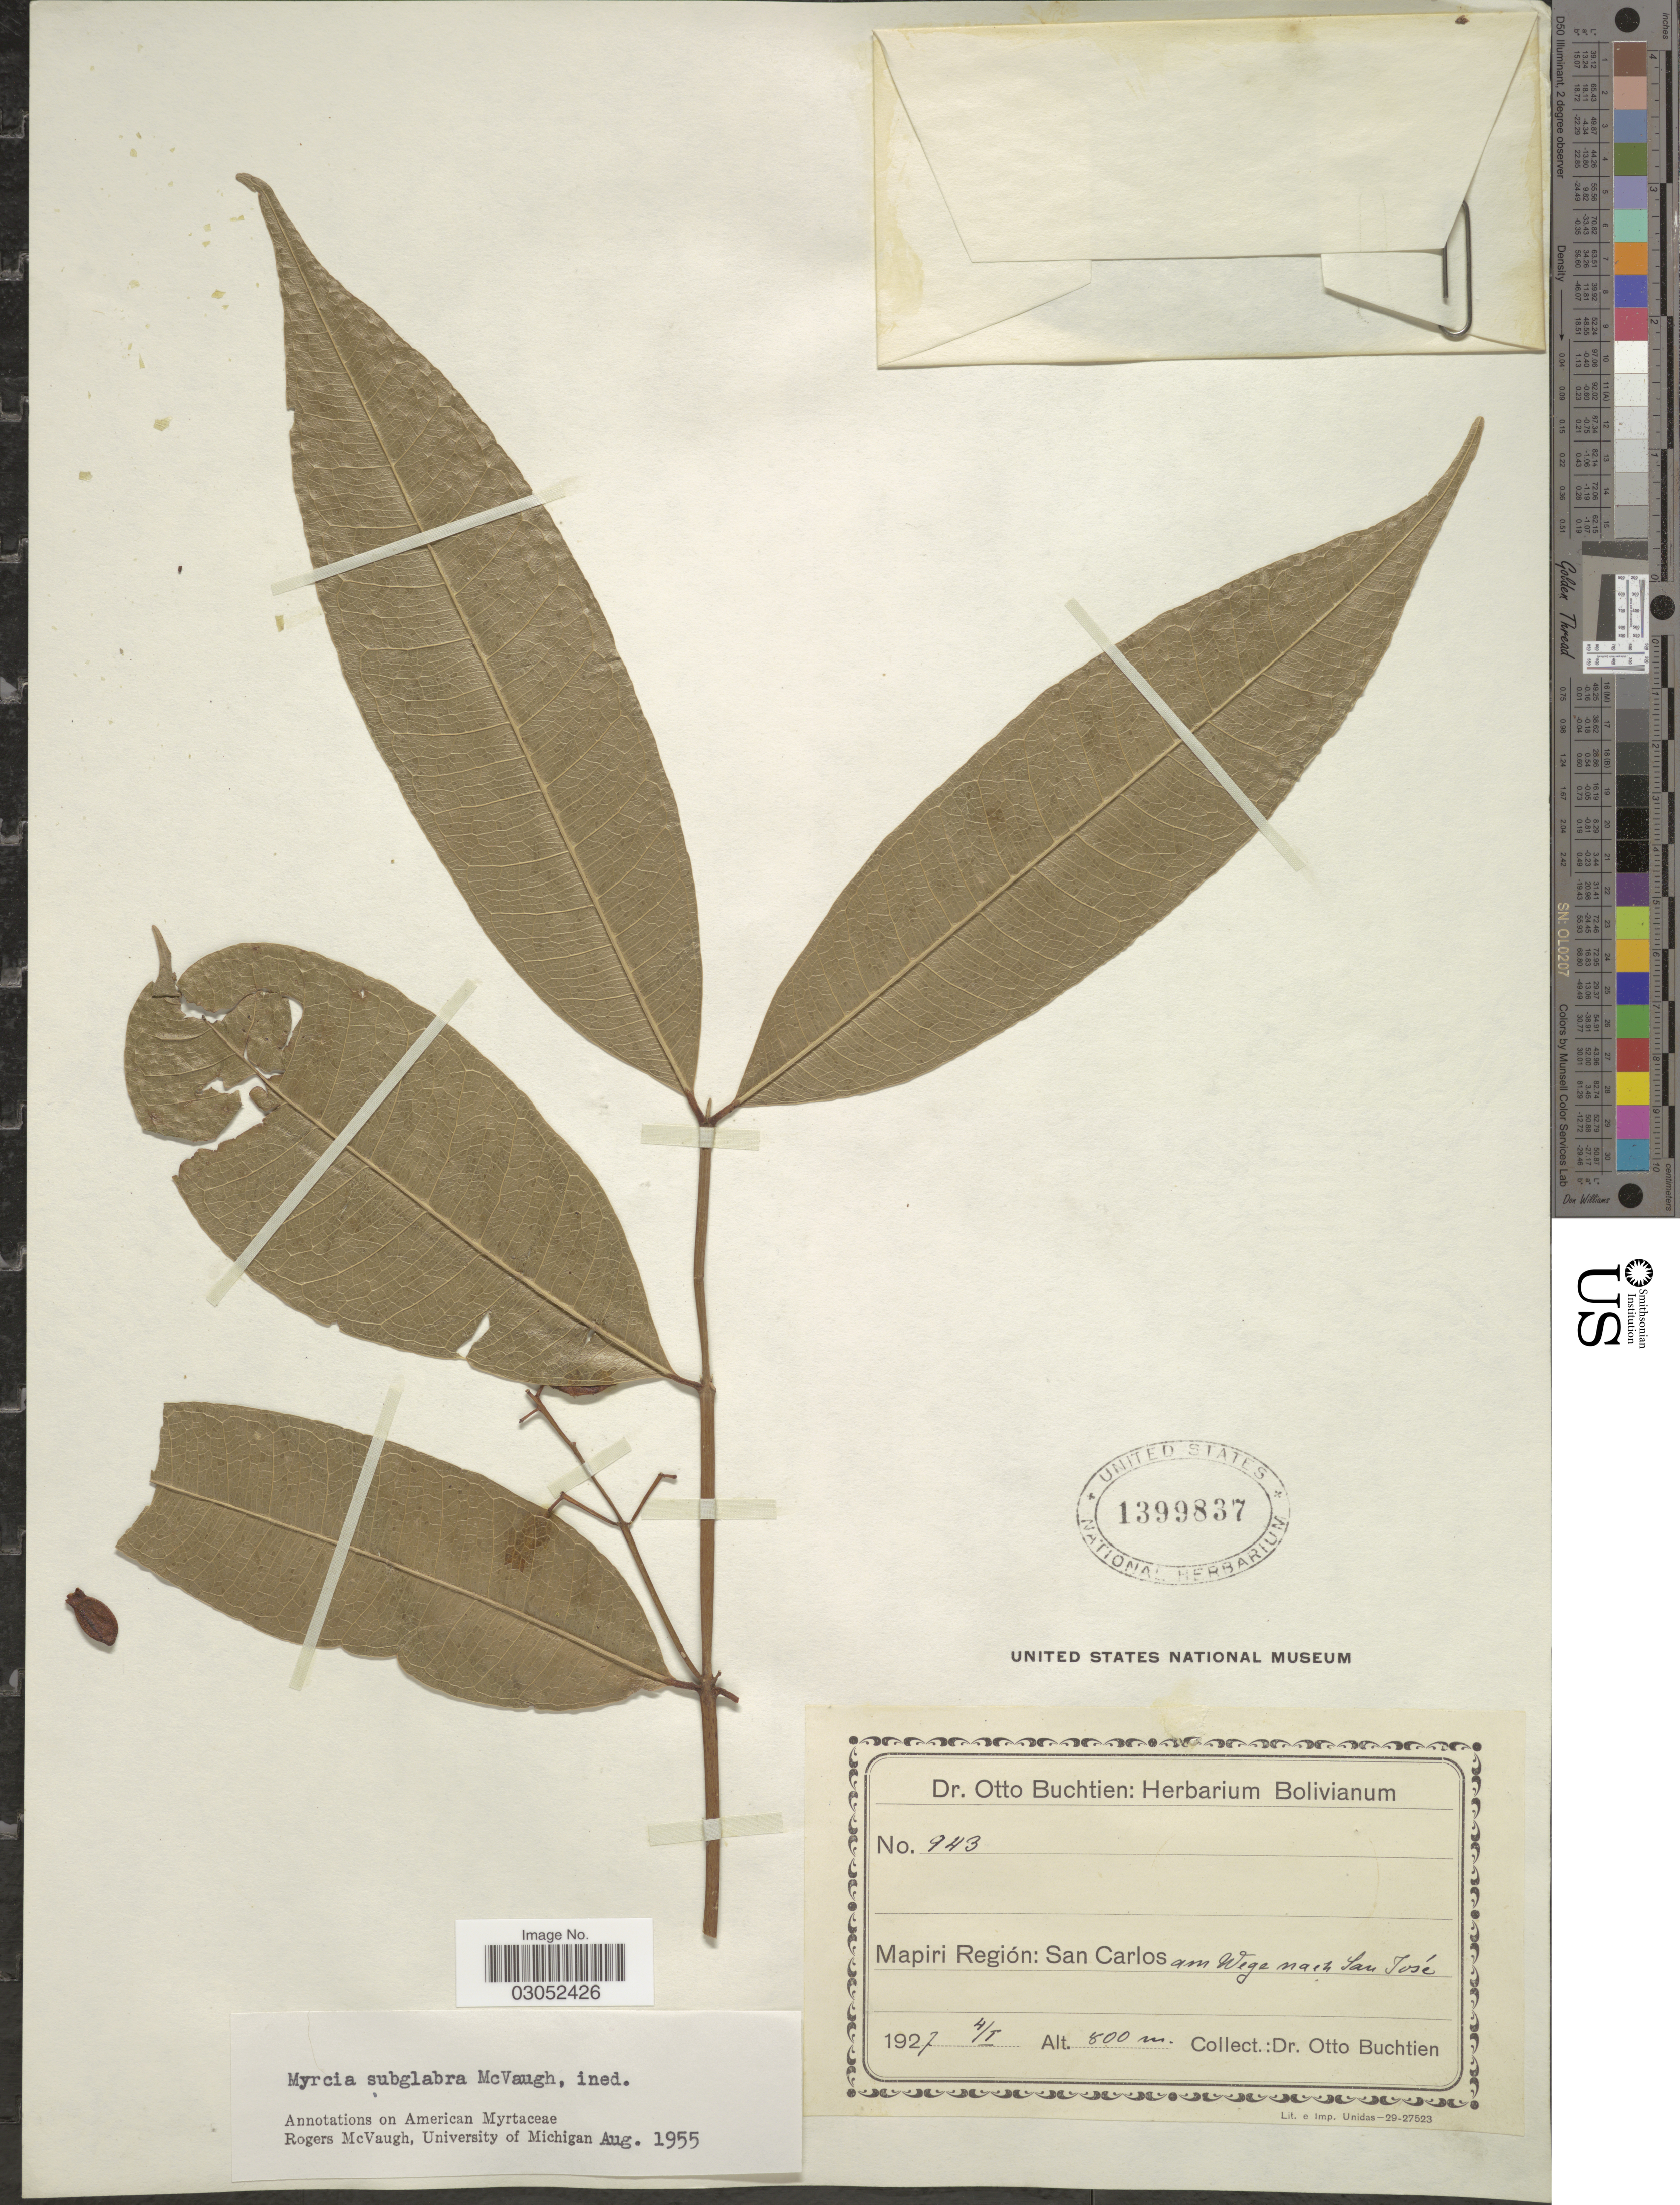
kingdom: Plantae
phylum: Tracheophyta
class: Magnoliopsida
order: Myrtales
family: Myrtaceae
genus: Myrcia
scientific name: Myrcia subglabra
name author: McVaugh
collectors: O. Buchtien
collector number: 943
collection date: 1927-01-04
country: Bolivia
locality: Mapiri Región: San Carlos. am Wege nach San José.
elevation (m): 800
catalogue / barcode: US 1399837